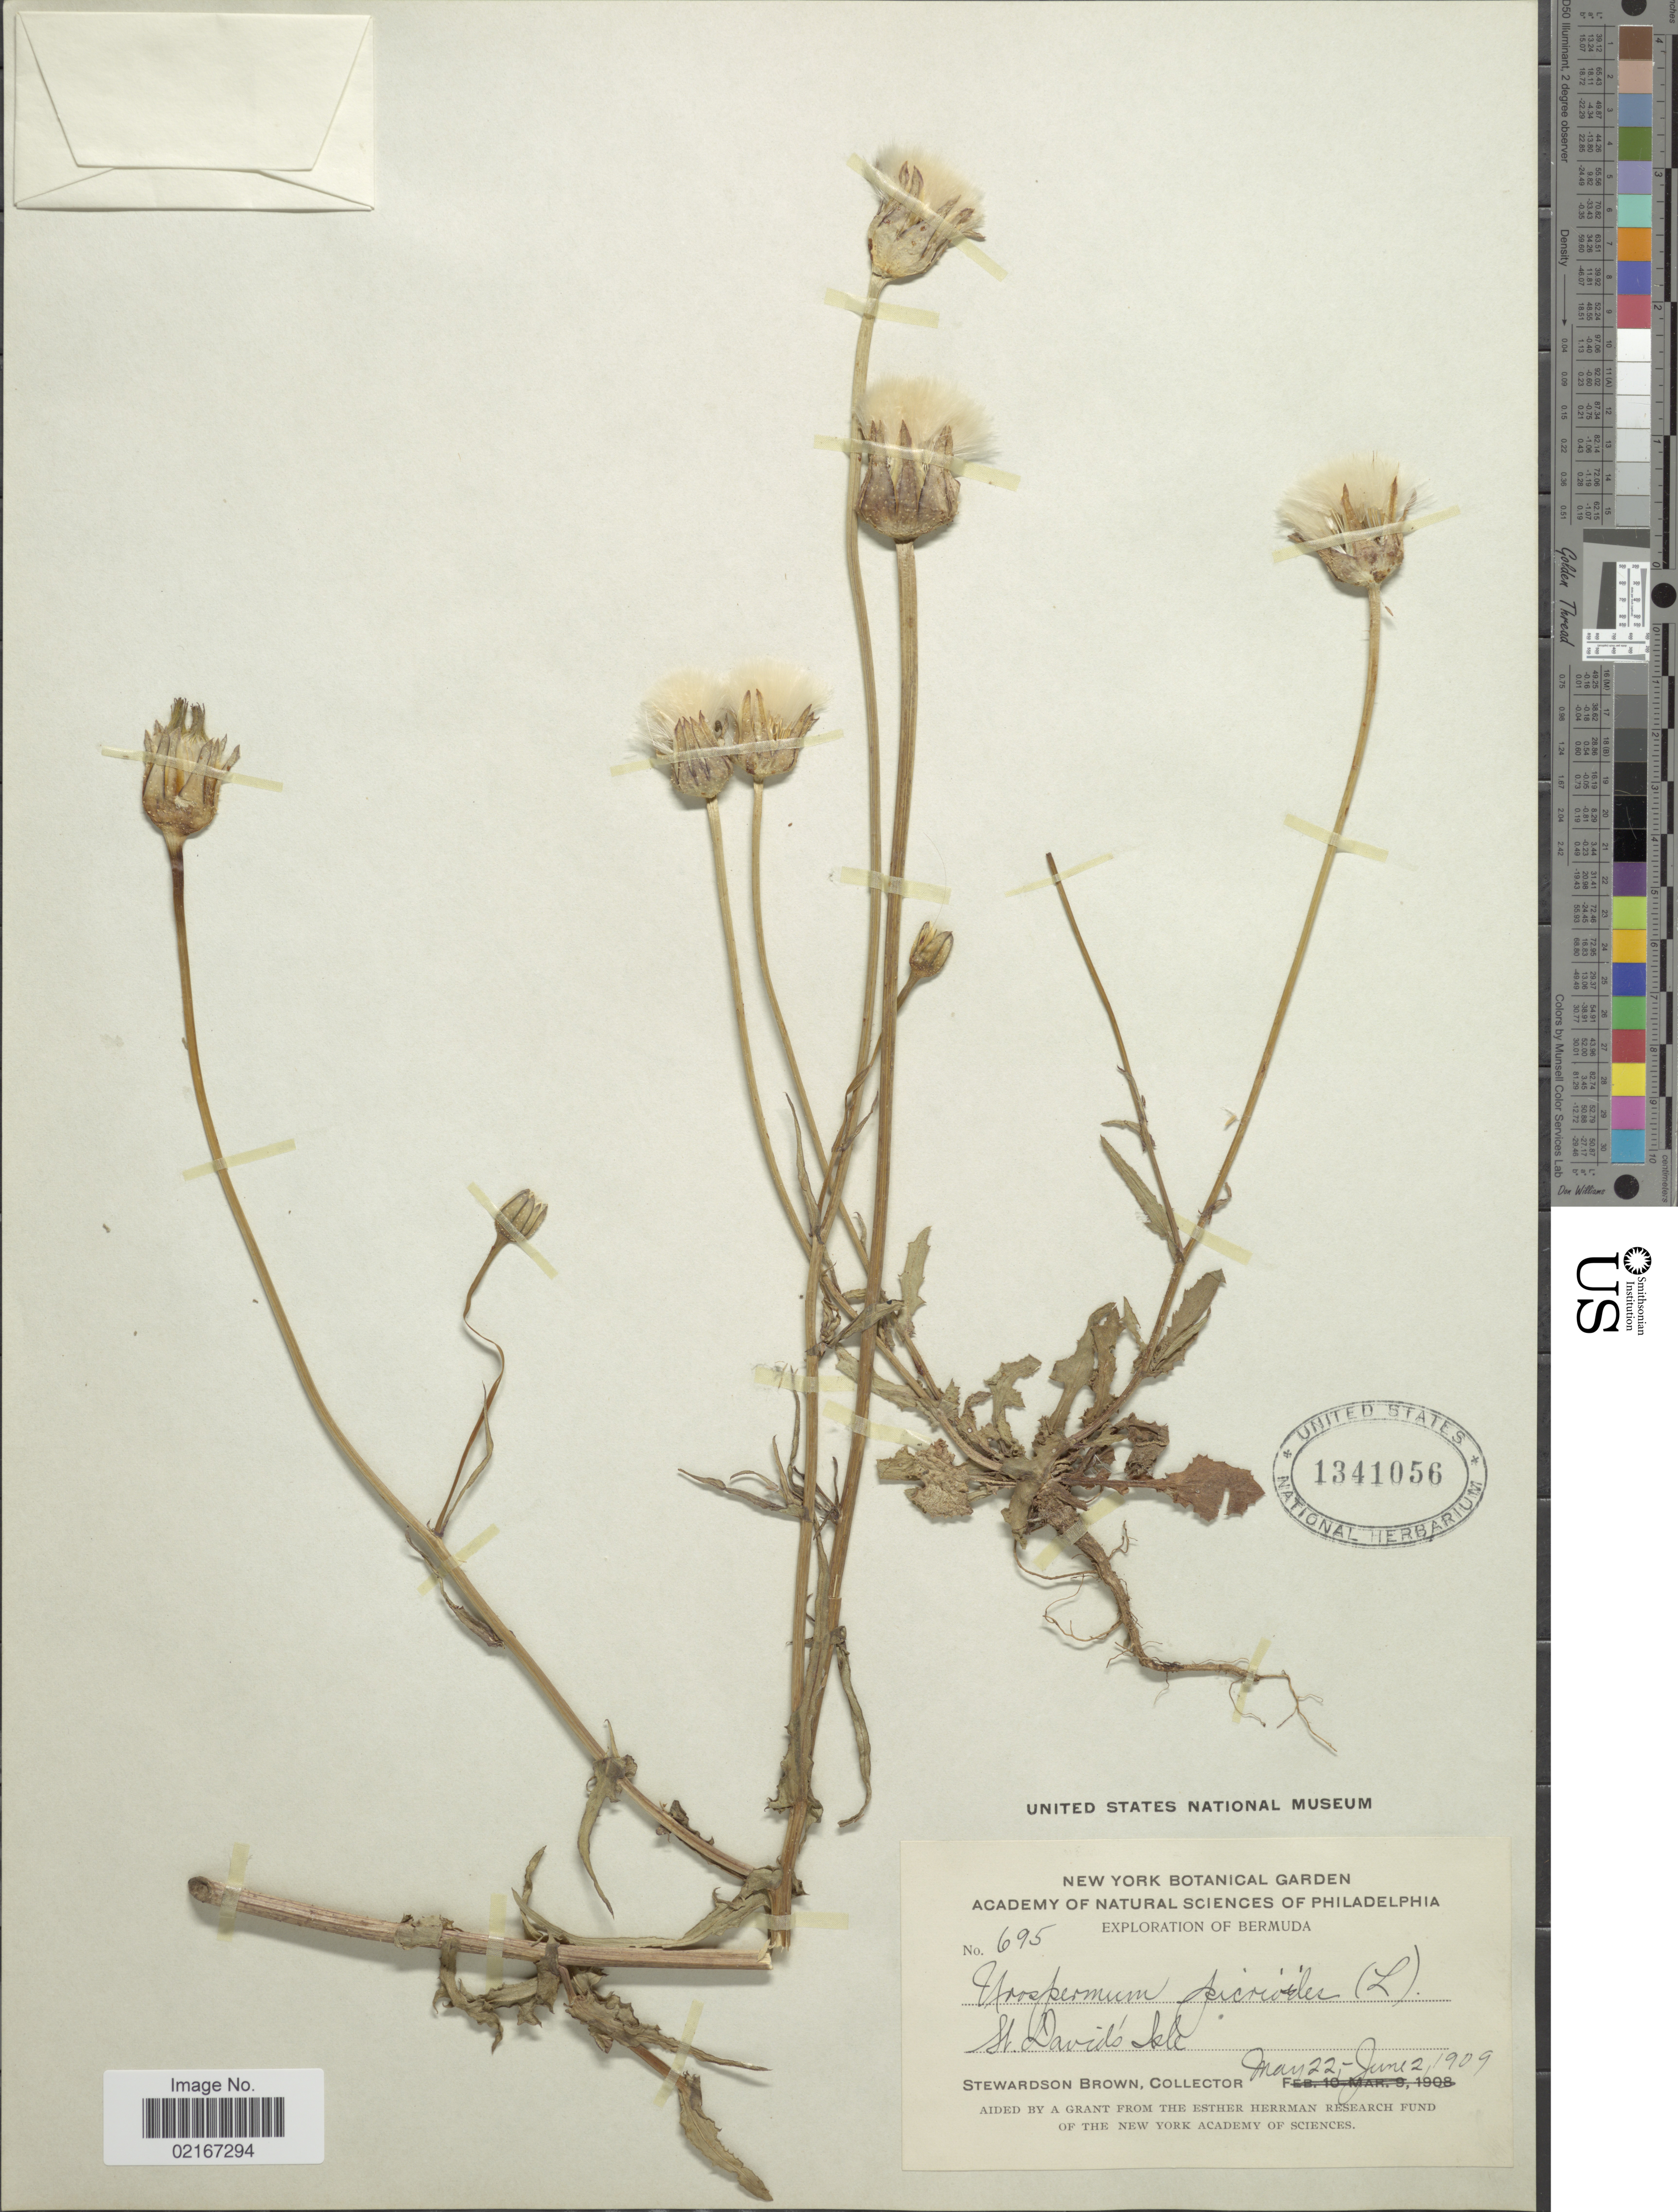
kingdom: Plantae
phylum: Tracheophyta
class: Magnoliopsida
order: Asterales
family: Asteraceae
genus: Urospermum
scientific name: Urospermum picroides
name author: (L.) F.W. Schmidt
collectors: S. Brown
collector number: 695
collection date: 1909-05-22/1909-06-02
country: Bermuda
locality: St. David's Isle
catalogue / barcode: US 1341056